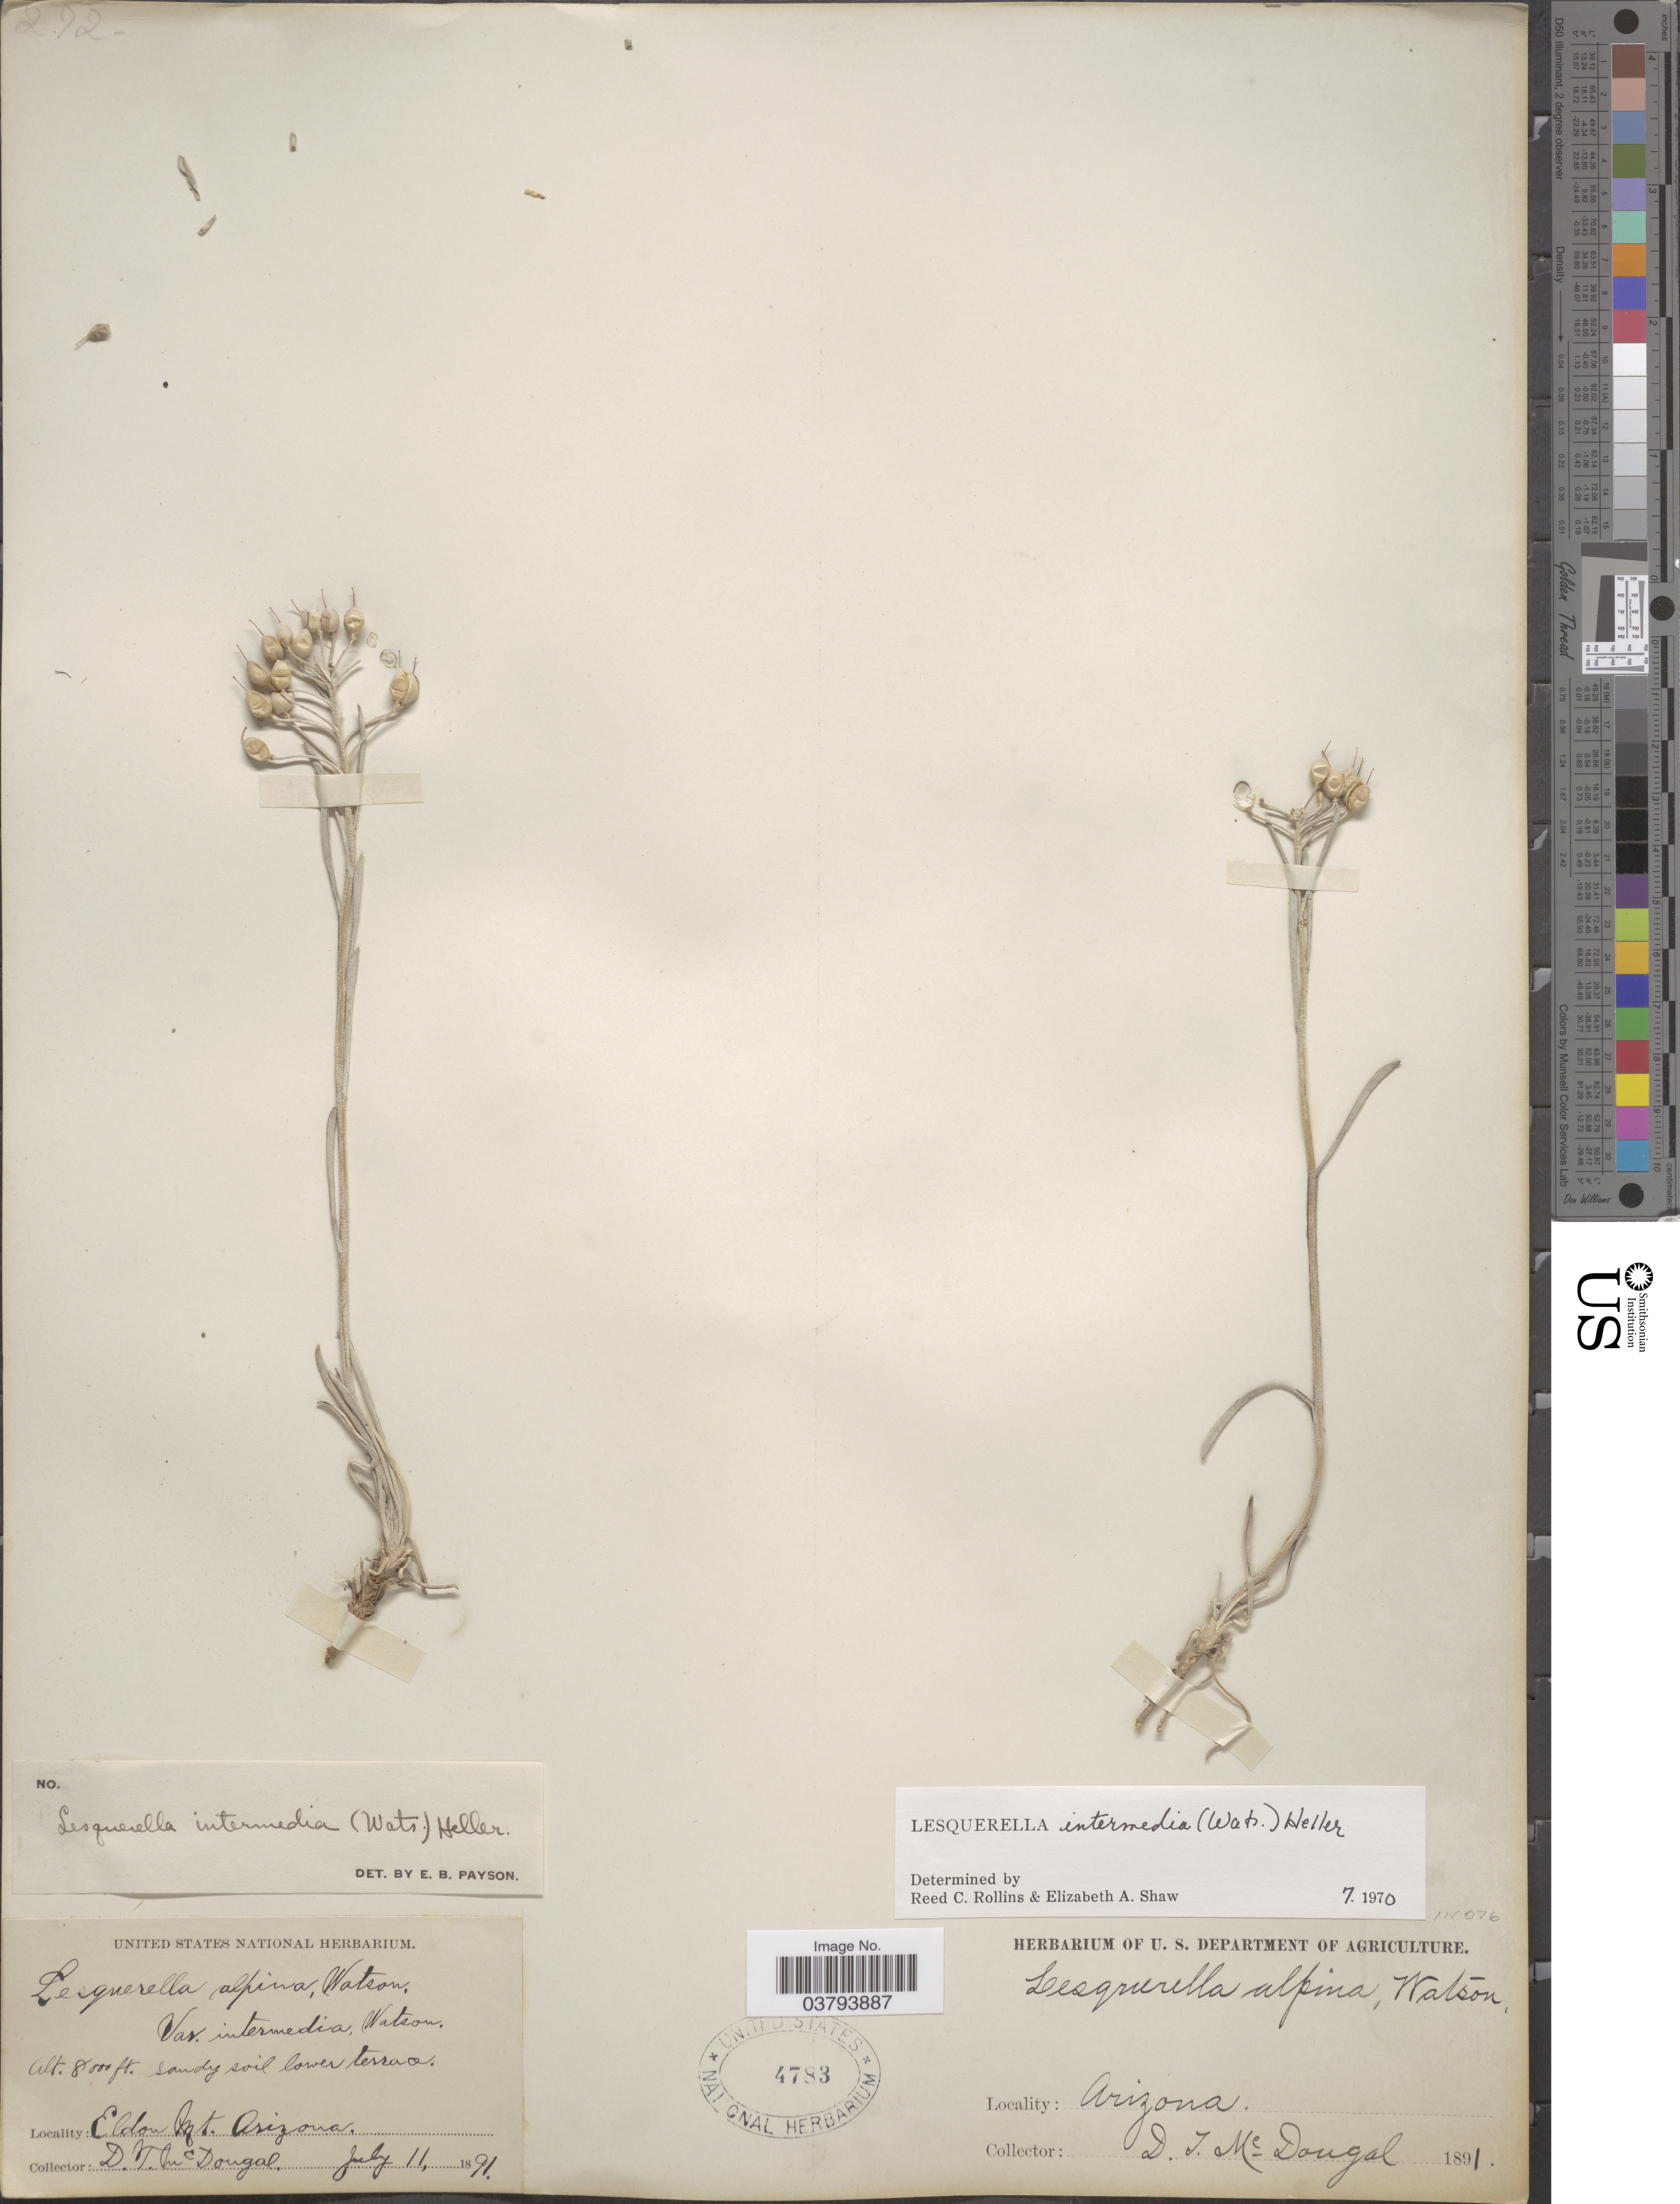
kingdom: Plantae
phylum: Tracheophyta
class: Magnoliopsida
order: Brassicales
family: Brassicaceae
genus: Lesquerella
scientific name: Lesquerella intermedia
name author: (S. Watson) A. Heller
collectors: D. McDougal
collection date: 1891-07-11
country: United States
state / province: Arizona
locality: Eldon Mt.; sandy soil lower terrace.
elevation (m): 2438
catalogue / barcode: US 4783